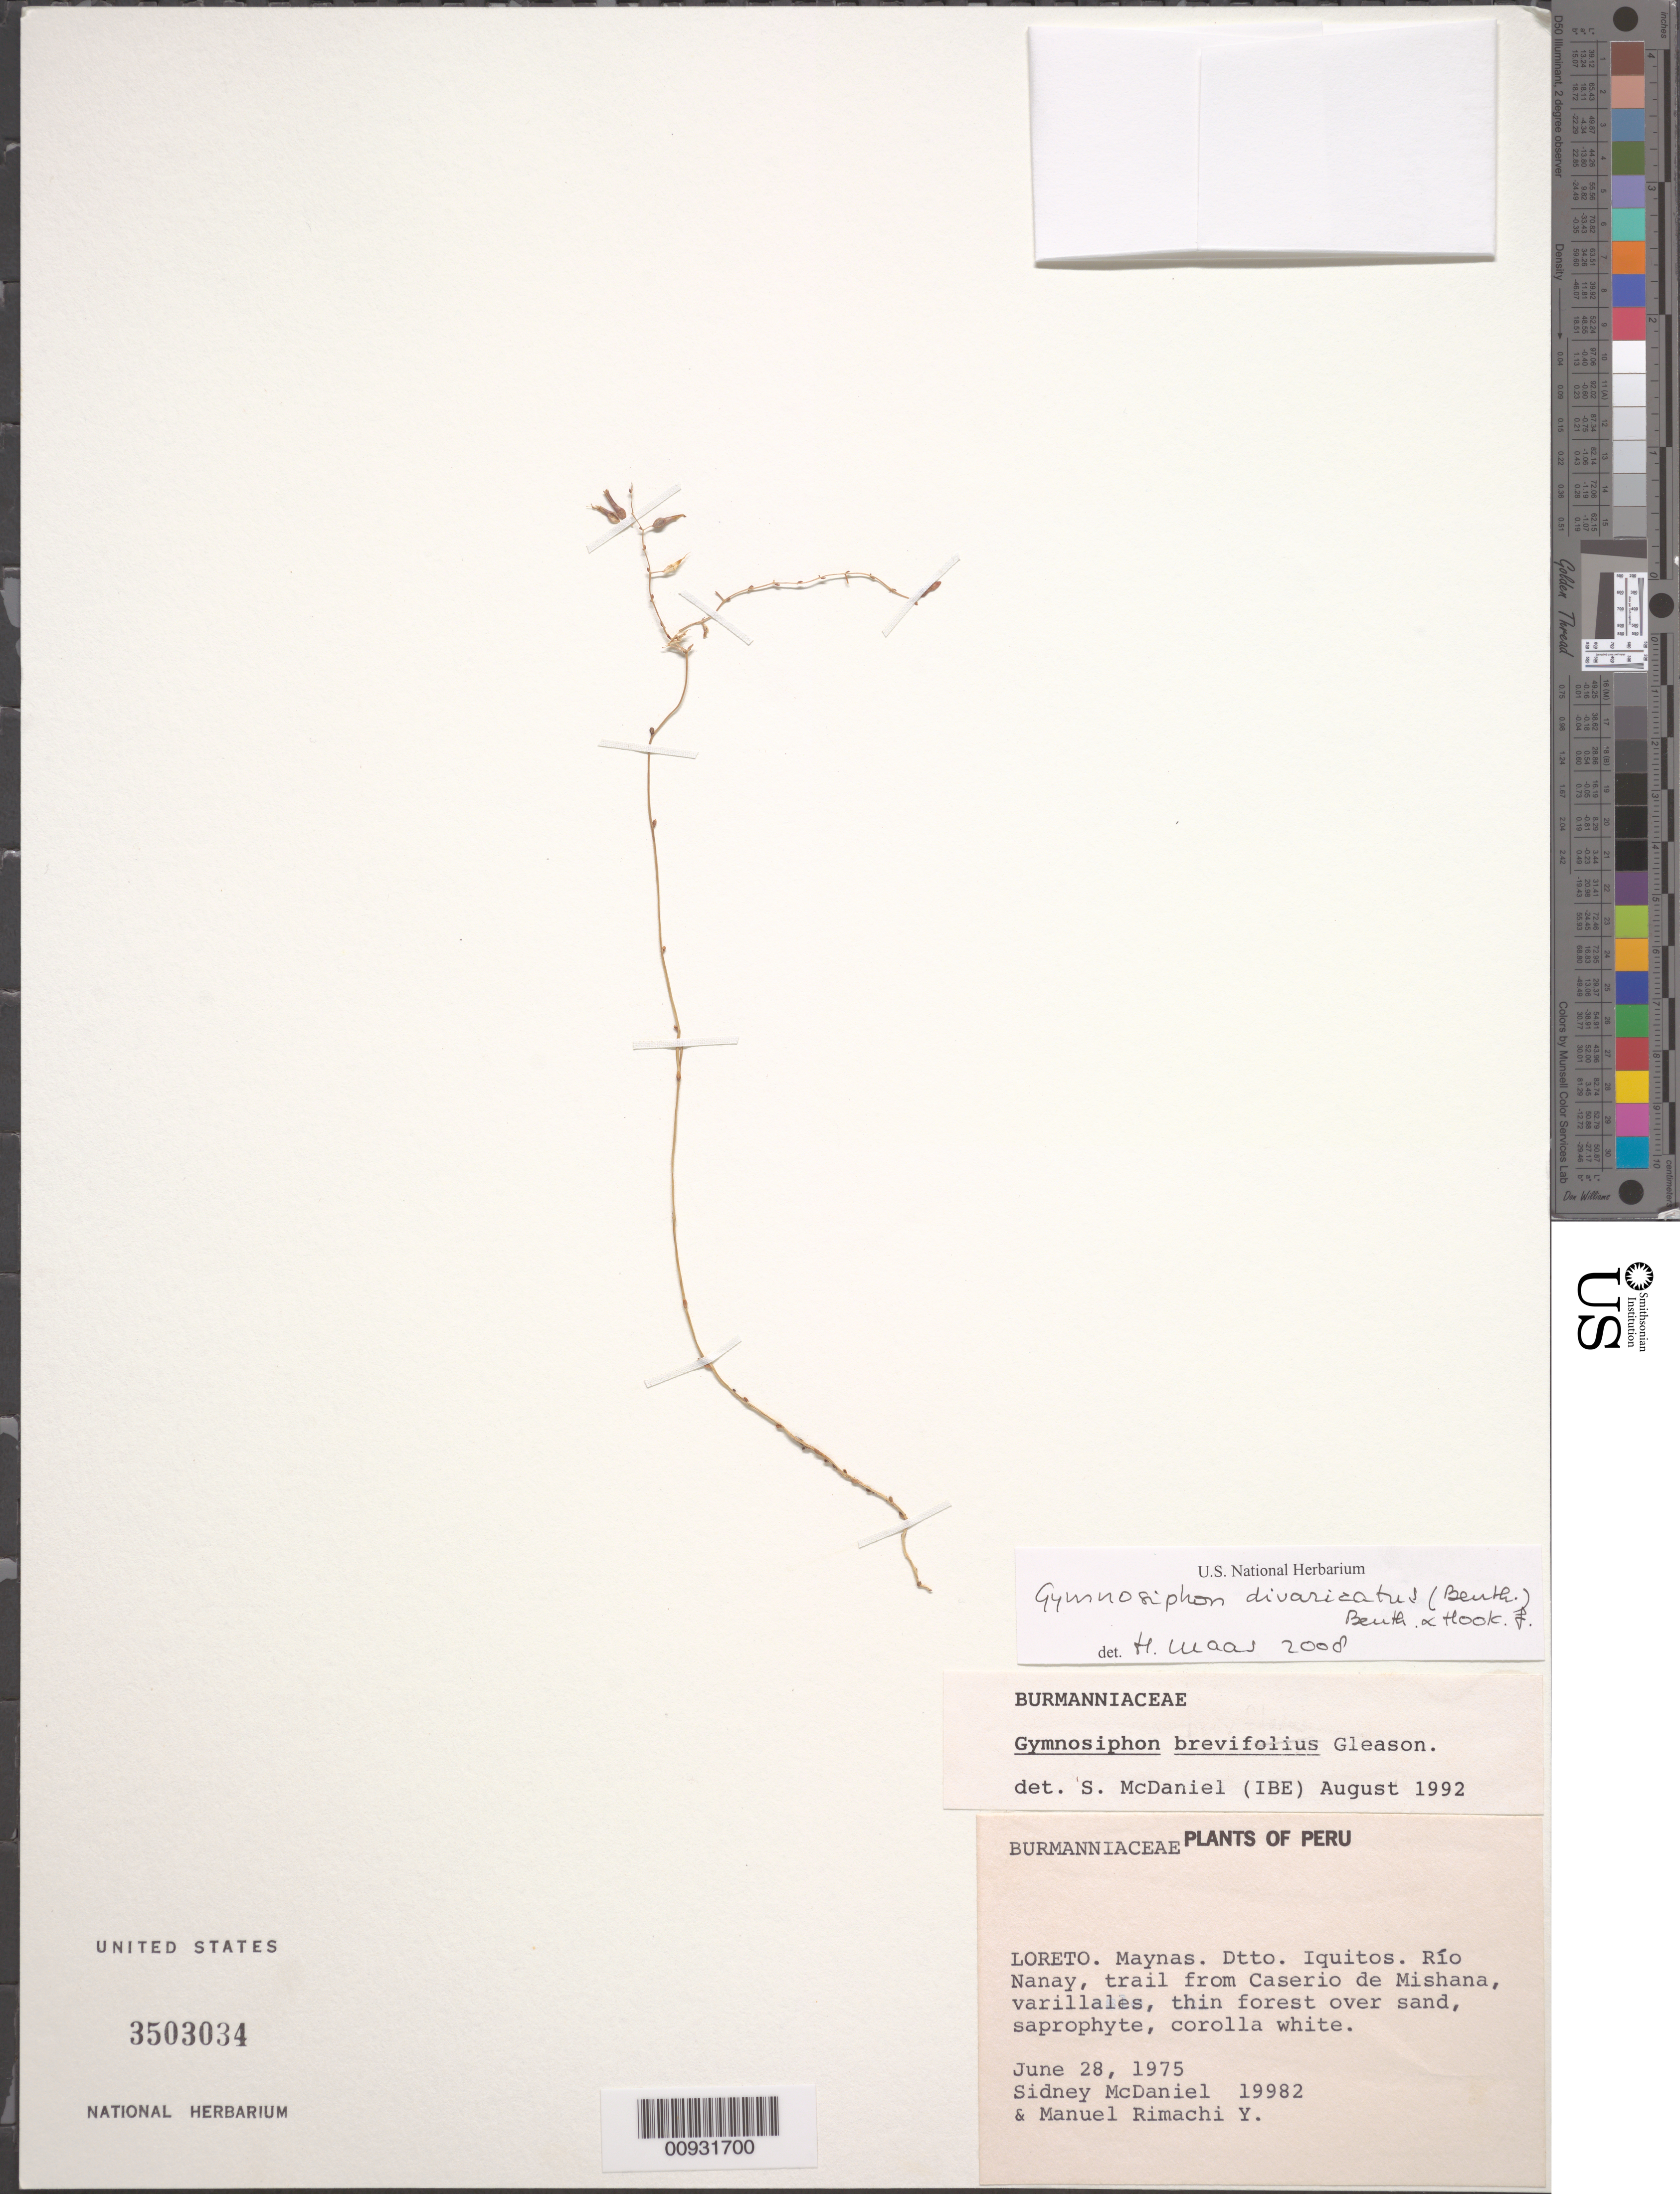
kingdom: Plantae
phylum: Tracheophyta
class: Liliopsida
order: Dioscoreales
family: Burmanniaceae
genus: Gymnosiphon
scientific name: Gymnosiphon divaricatus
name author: (Benth.) Benth. & Hook. f.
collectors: S. T. McDaniel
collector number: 19982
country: Peru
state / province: Loreto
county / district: Maynas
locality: Iquitos, Rio Nanay, trail from Caserio de Mishana.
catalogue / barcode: US 3503034